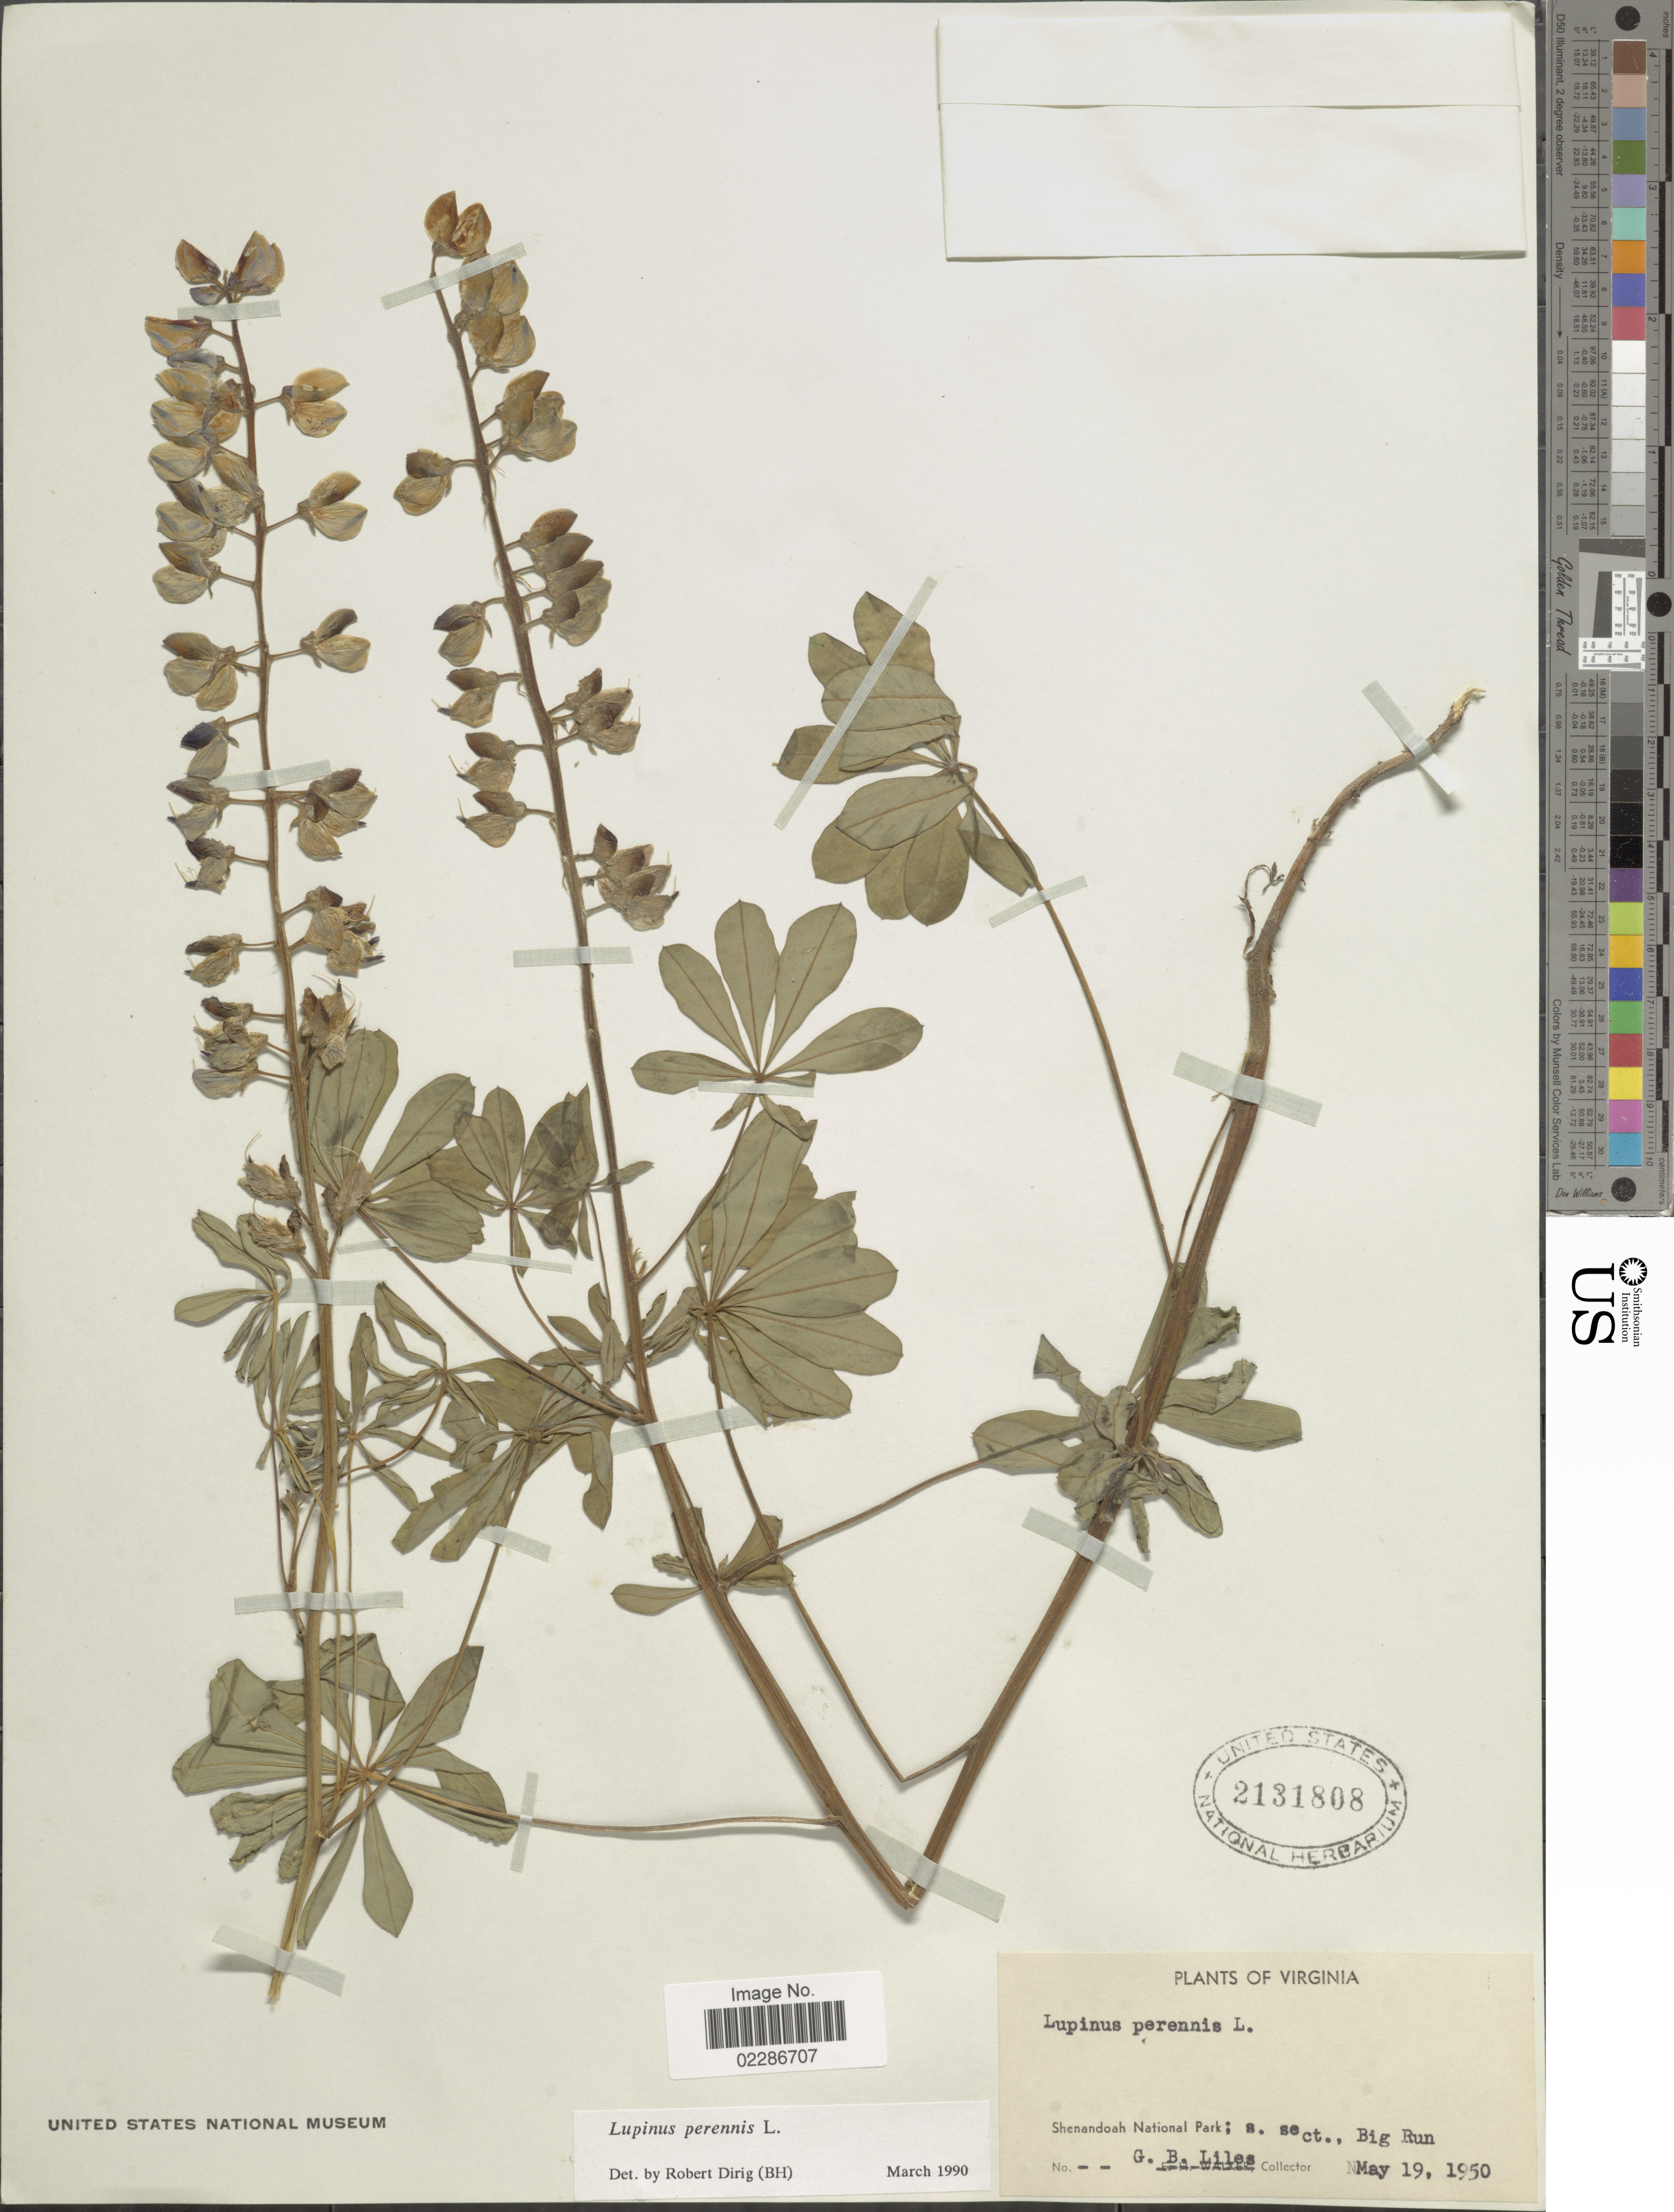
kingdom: Plantae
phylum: Tracheophyta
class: Magnoliopsida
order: Fabales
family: Fabaceae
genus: Lupinus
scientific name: Lupinus perennis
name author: L.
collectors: G. Liles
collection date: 1950-05-19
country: United States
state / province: Virginia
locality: Shenandoah National park; s. sect., Big Run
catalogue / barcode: US 2131808